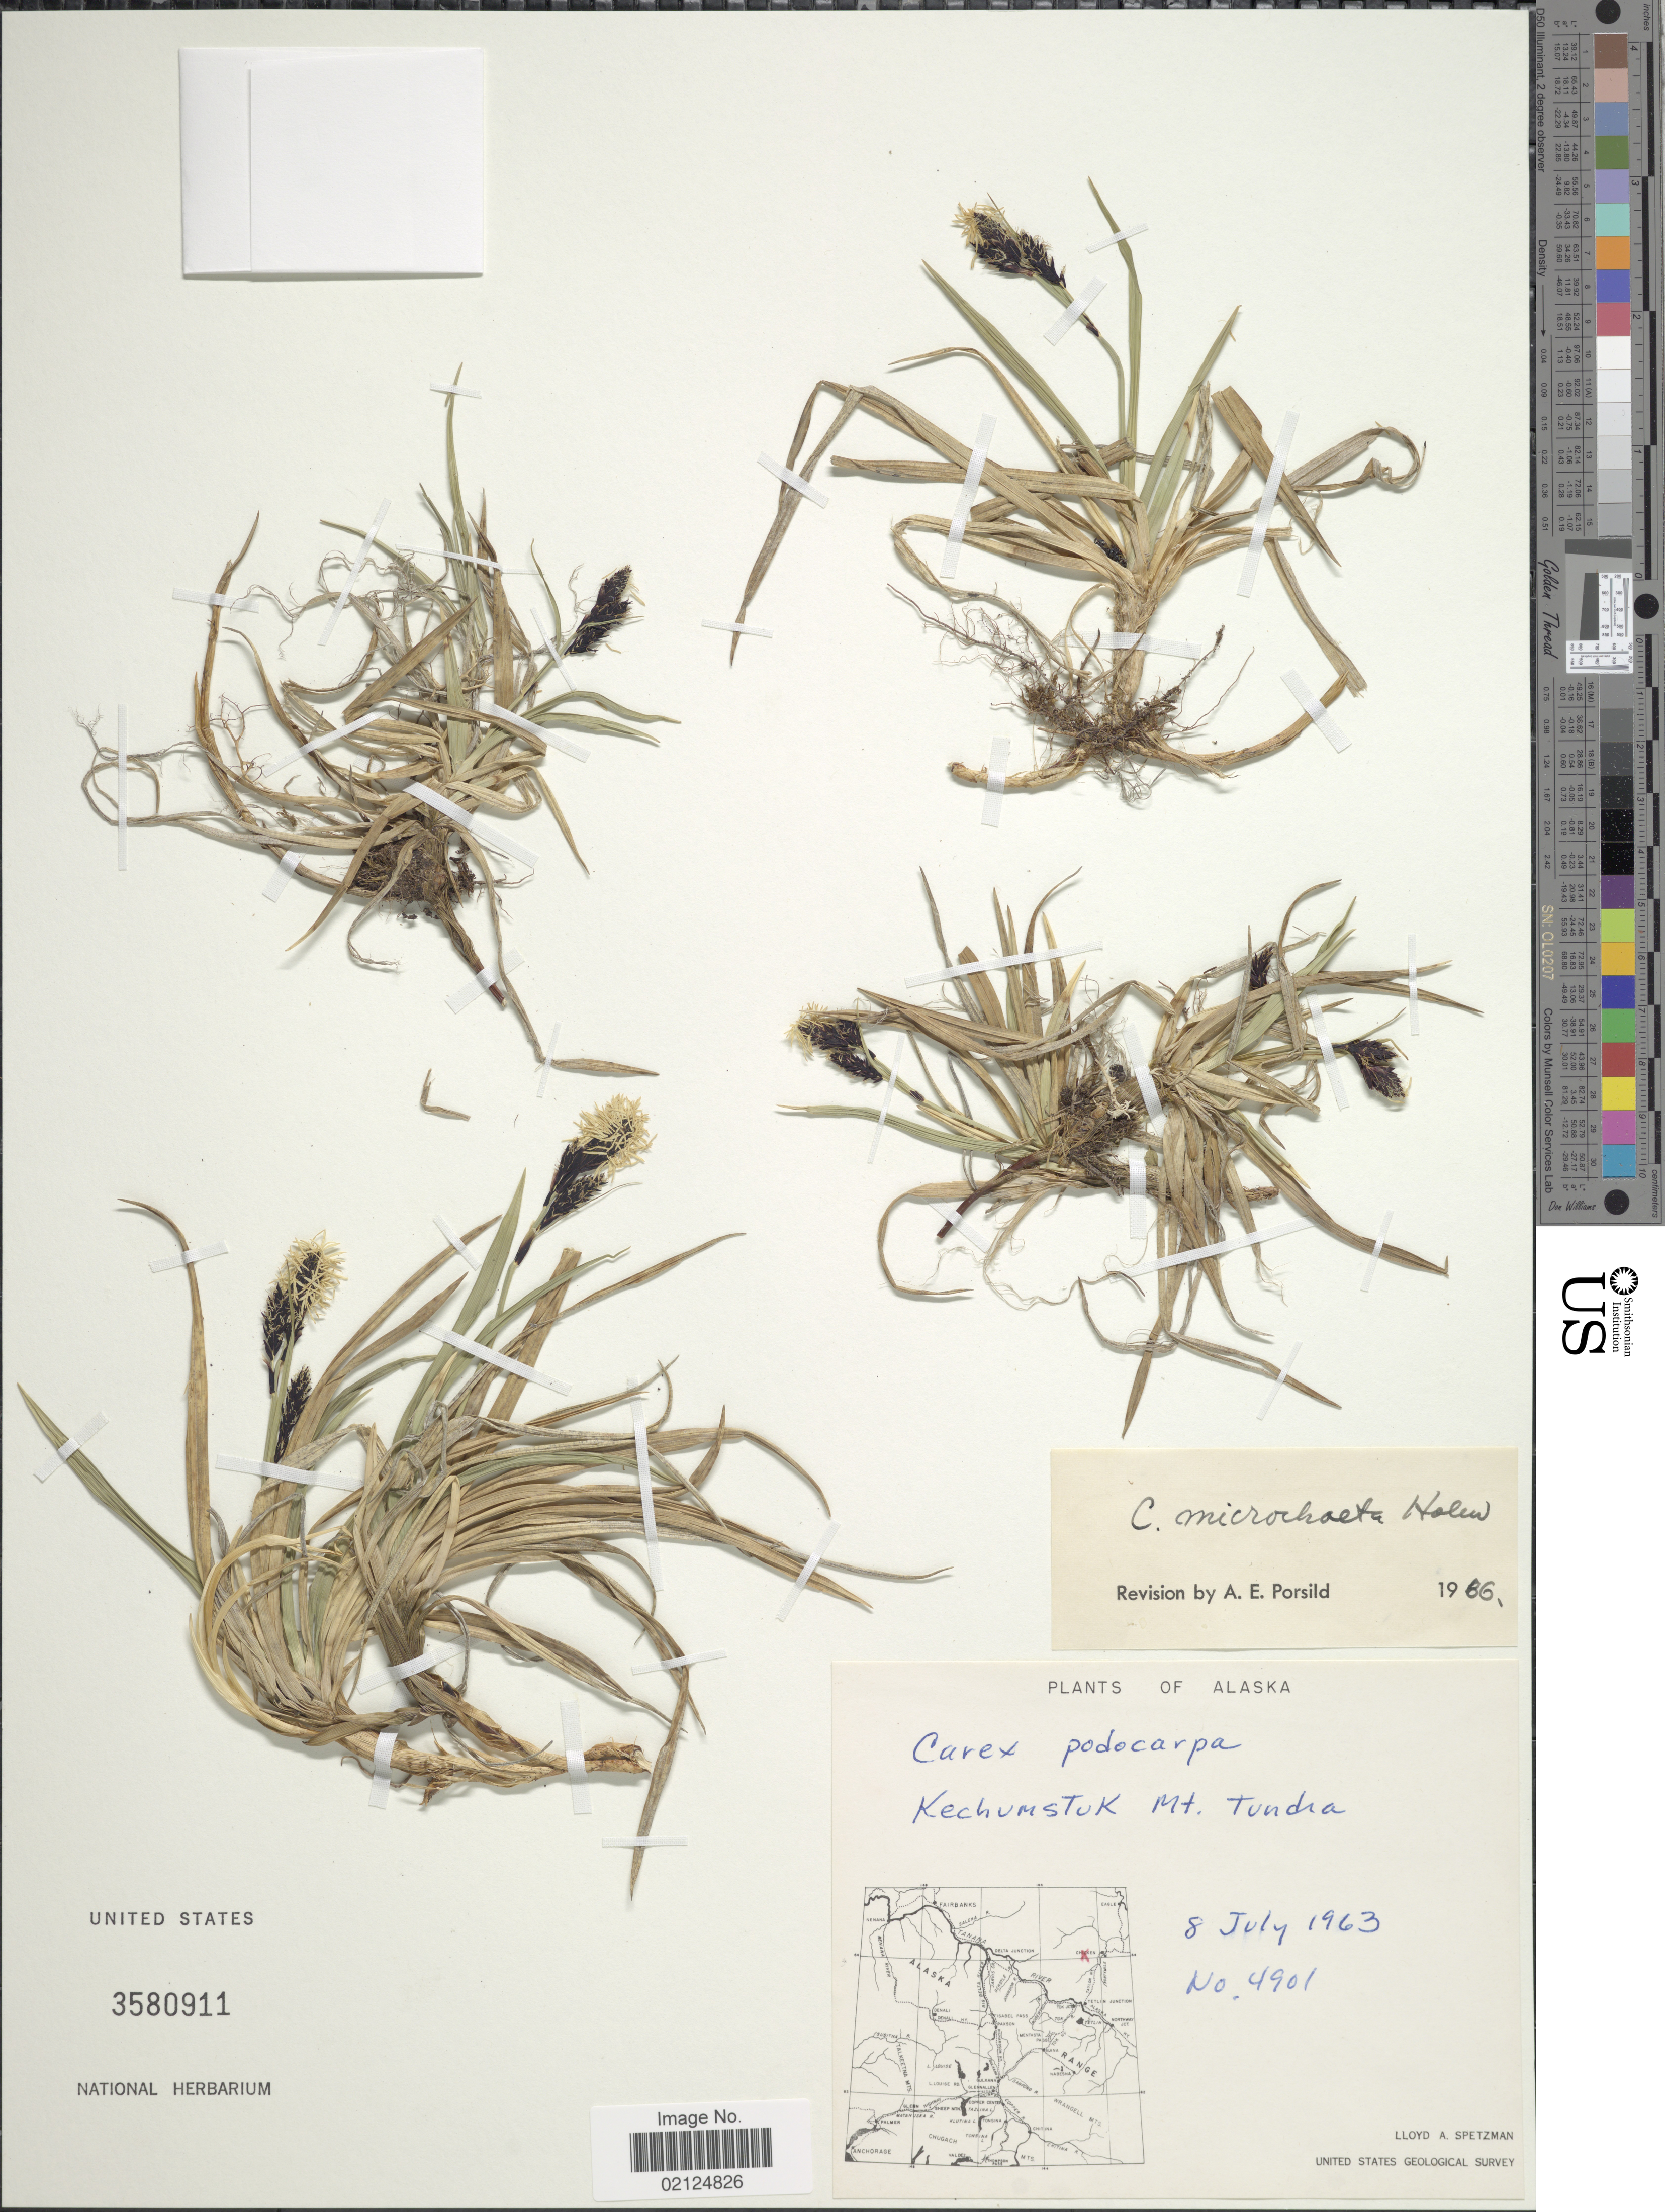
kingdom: Plantae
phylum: Tracheophyta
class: Liliopsida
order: Poales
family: Cyperaceae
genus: Carex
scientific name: Carex microchaeta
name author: Holm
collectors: L. Spetzman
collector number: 4901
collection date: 1963-07-08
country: United States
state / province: Alaska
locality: Kechumstuk Mt. Tundra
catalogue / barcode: US 3580911